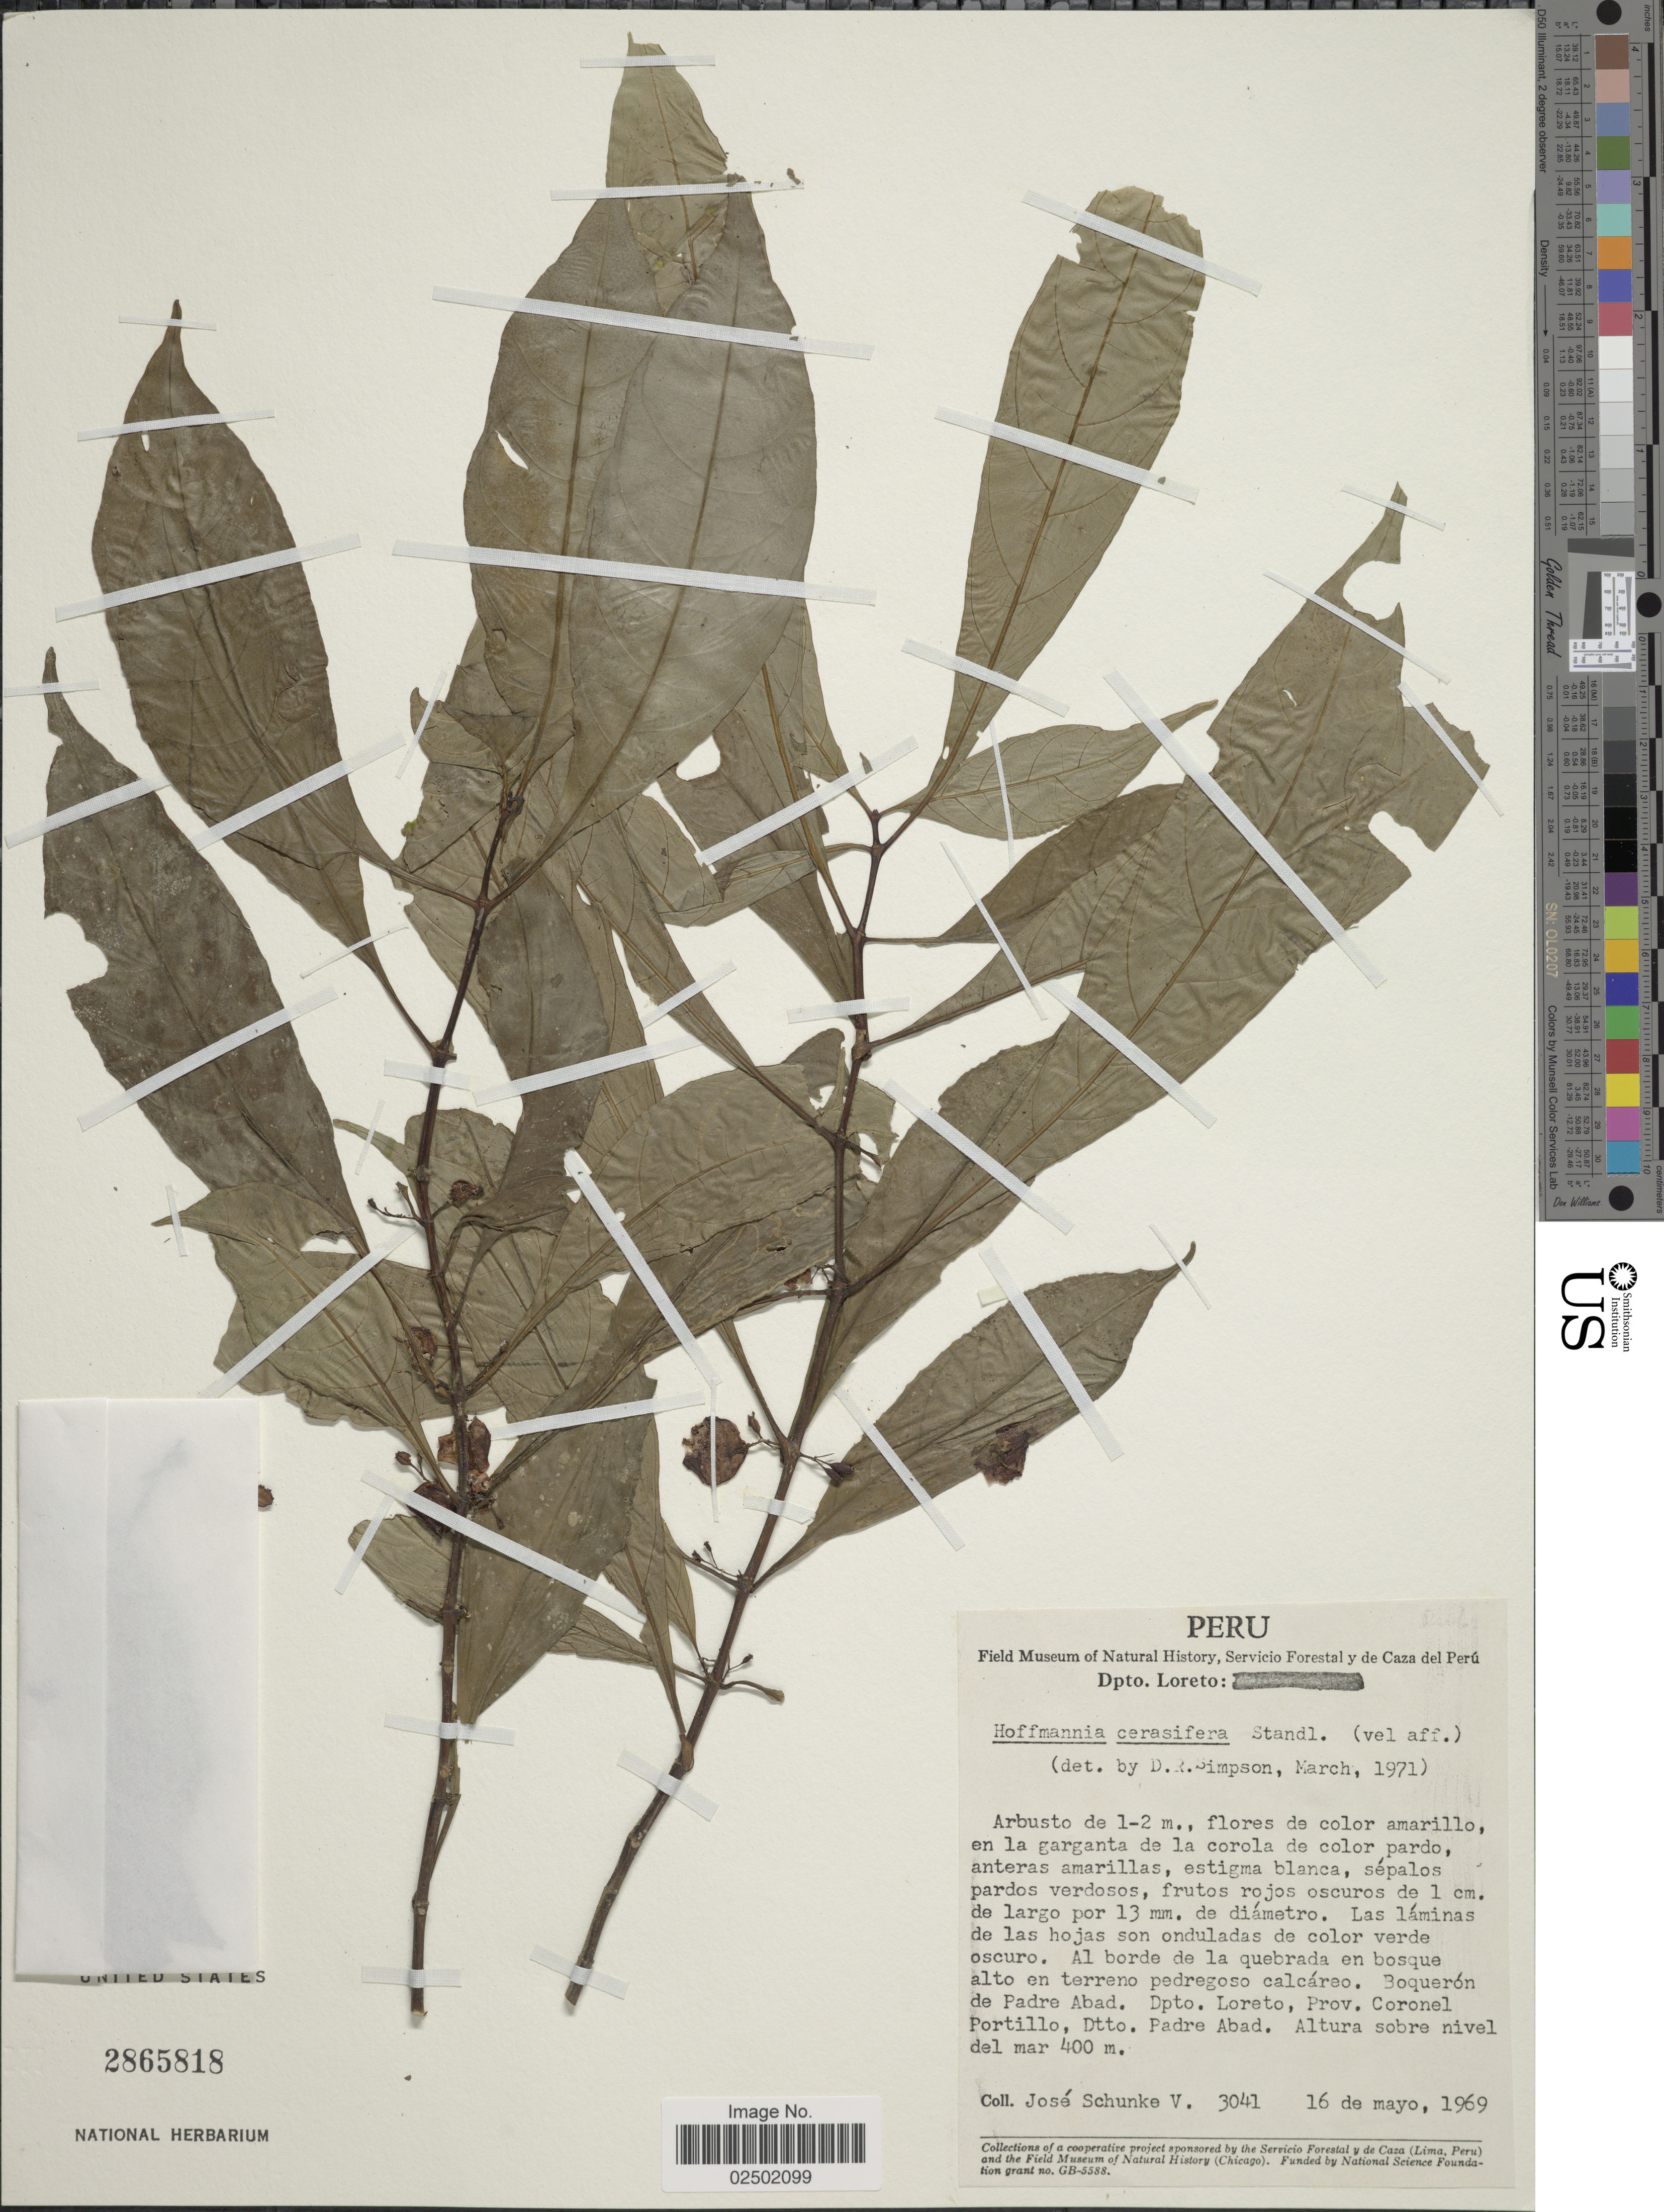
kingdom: Plantae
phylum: Tracheophyta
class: Magnoliopsida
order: Gentianales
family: Rubiaceae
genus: Hoffmannia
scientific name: Hoffmannia cerasifera Standl. sp. nov. ined.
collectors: J. Schunke Vigo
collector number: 3041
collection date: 1969-05-16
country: Peru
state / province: Loreto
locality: Boqueron de Padre Abad. Dpto. Loreto, Prov. Coronel Portillo, Dtto. Padre Abad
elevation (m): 400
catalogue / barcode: US 2865818